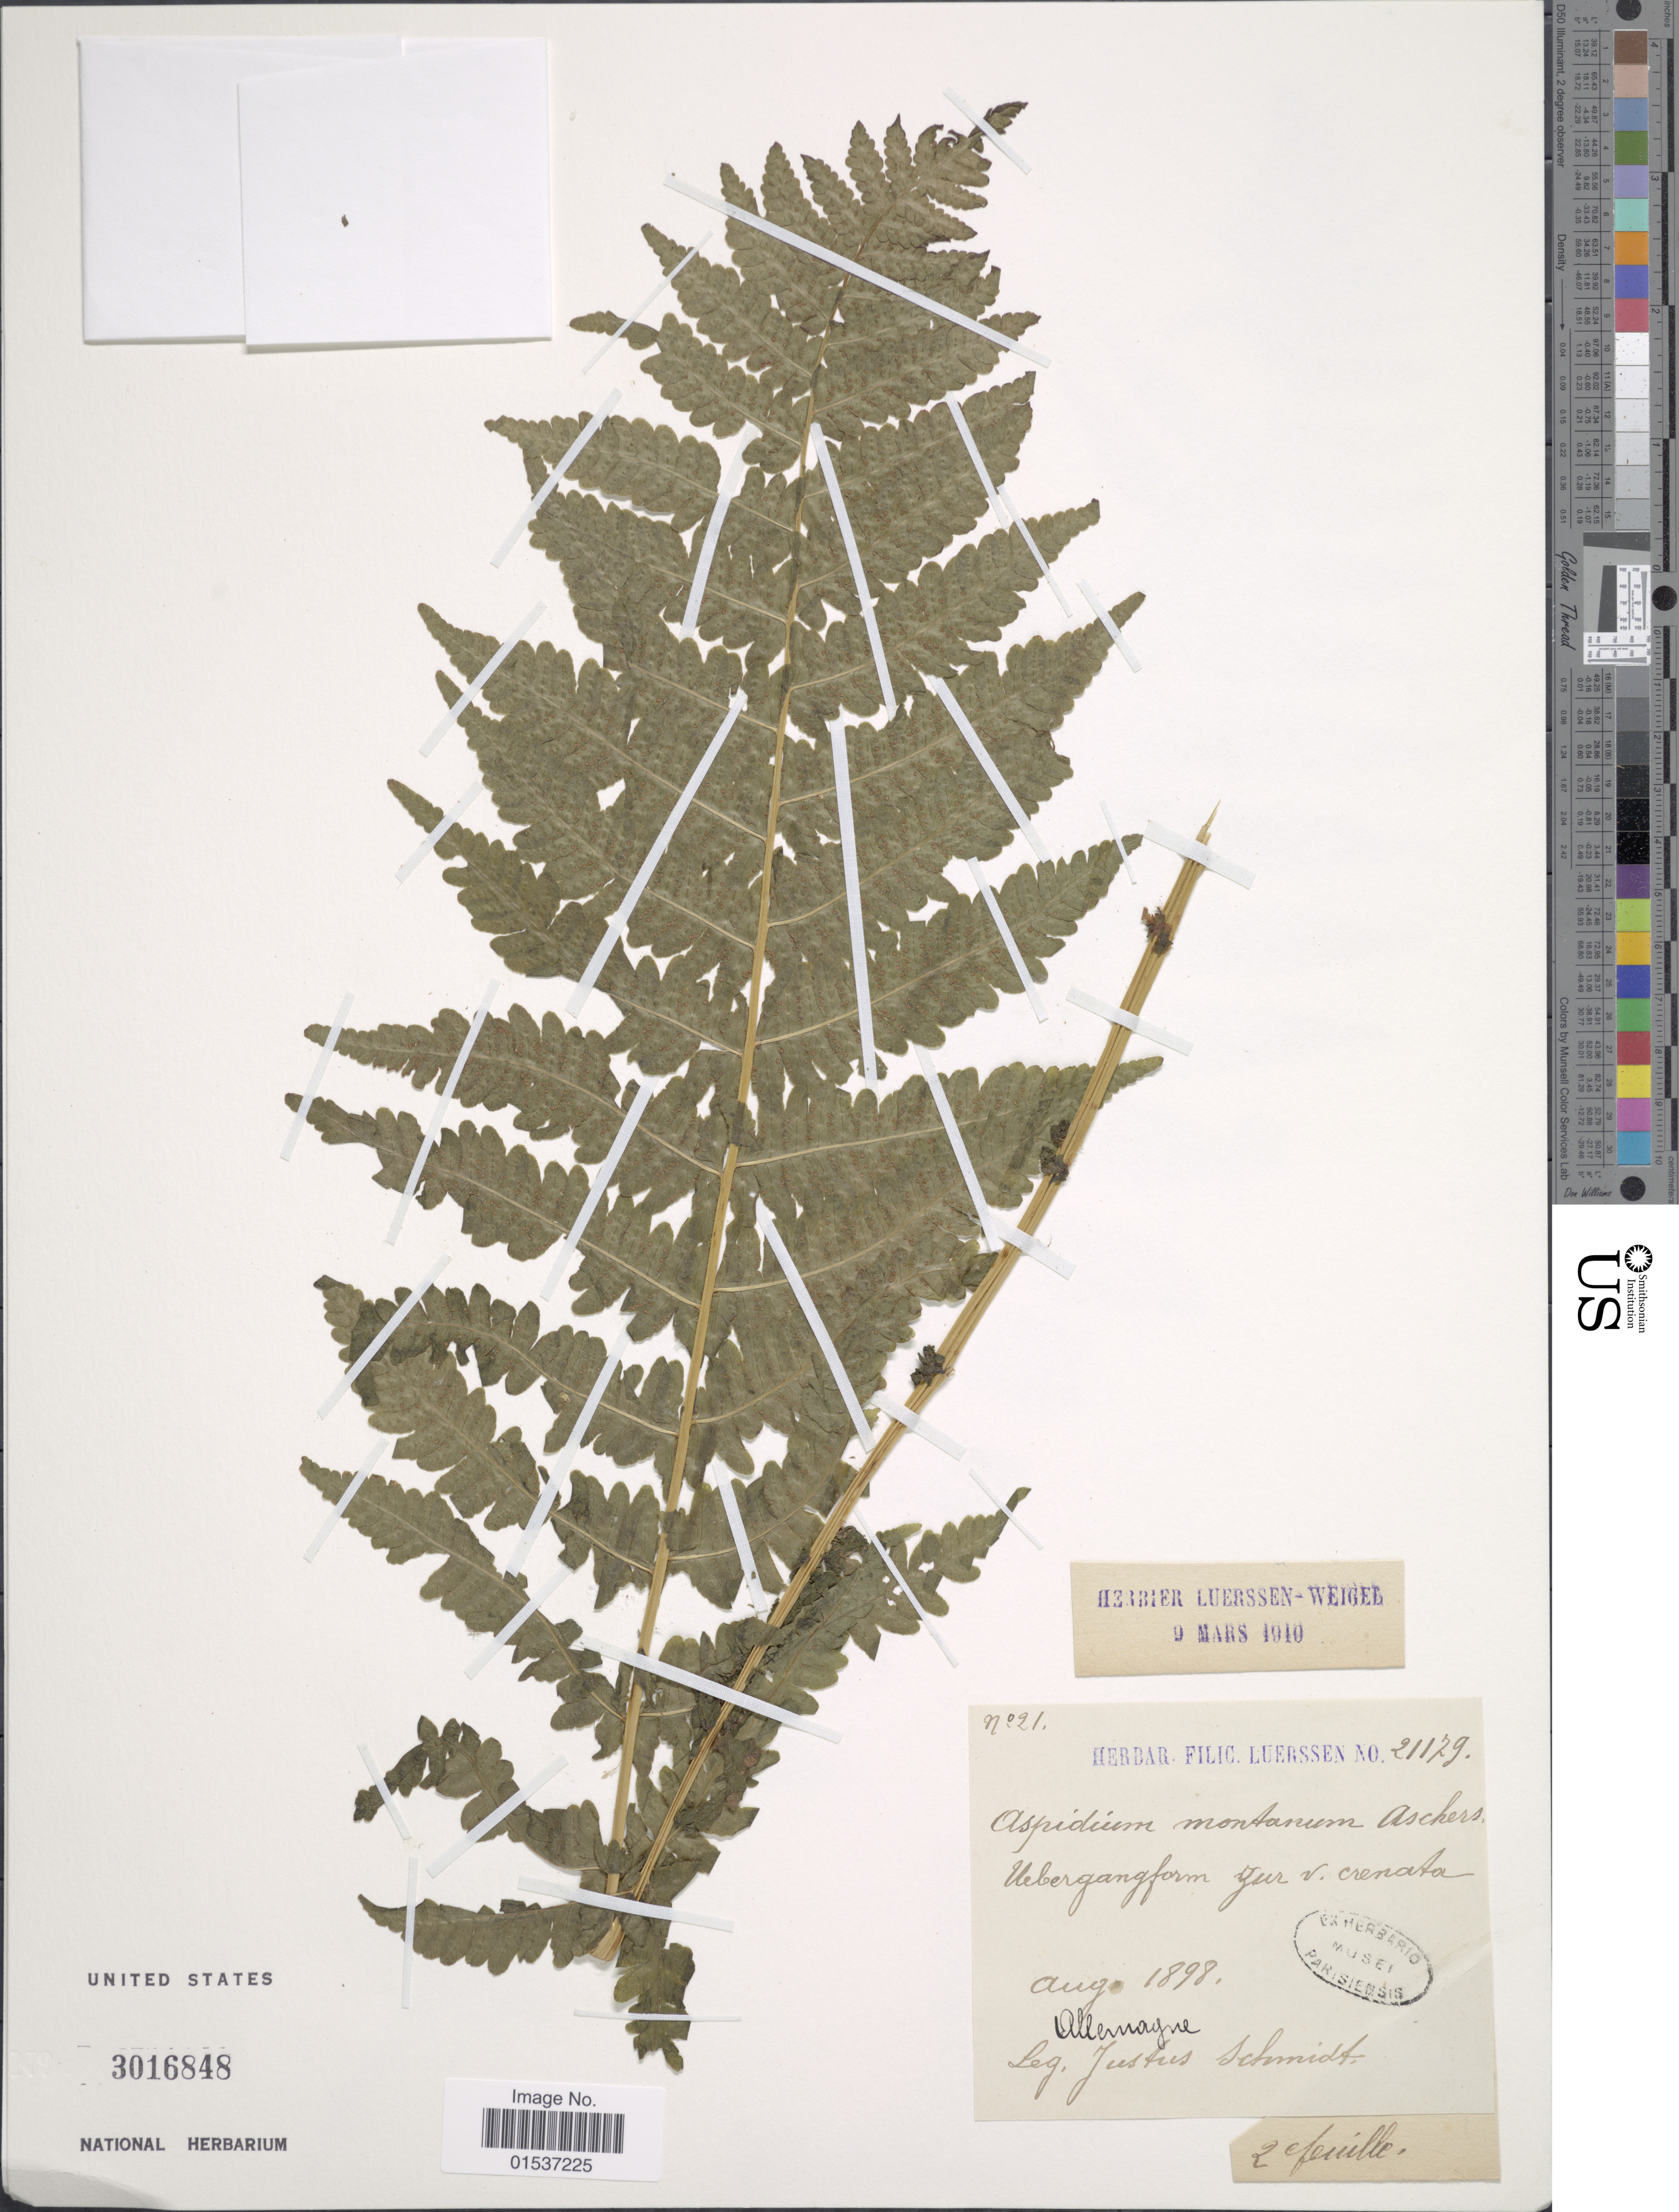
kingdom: Plantae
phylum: Tracheophyta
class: Polypodiopsida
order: Polypodiales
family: Thelypteridaceae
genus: Oreopteris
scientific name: Oreopteris limbosperma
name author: (All.) K. Iwats.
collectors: J. Schmidt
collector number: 21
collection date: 1898-08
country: Germany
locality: Allermagne. [interpreted] Uebergangform zur v. Crenata.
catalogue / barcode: US 3016848